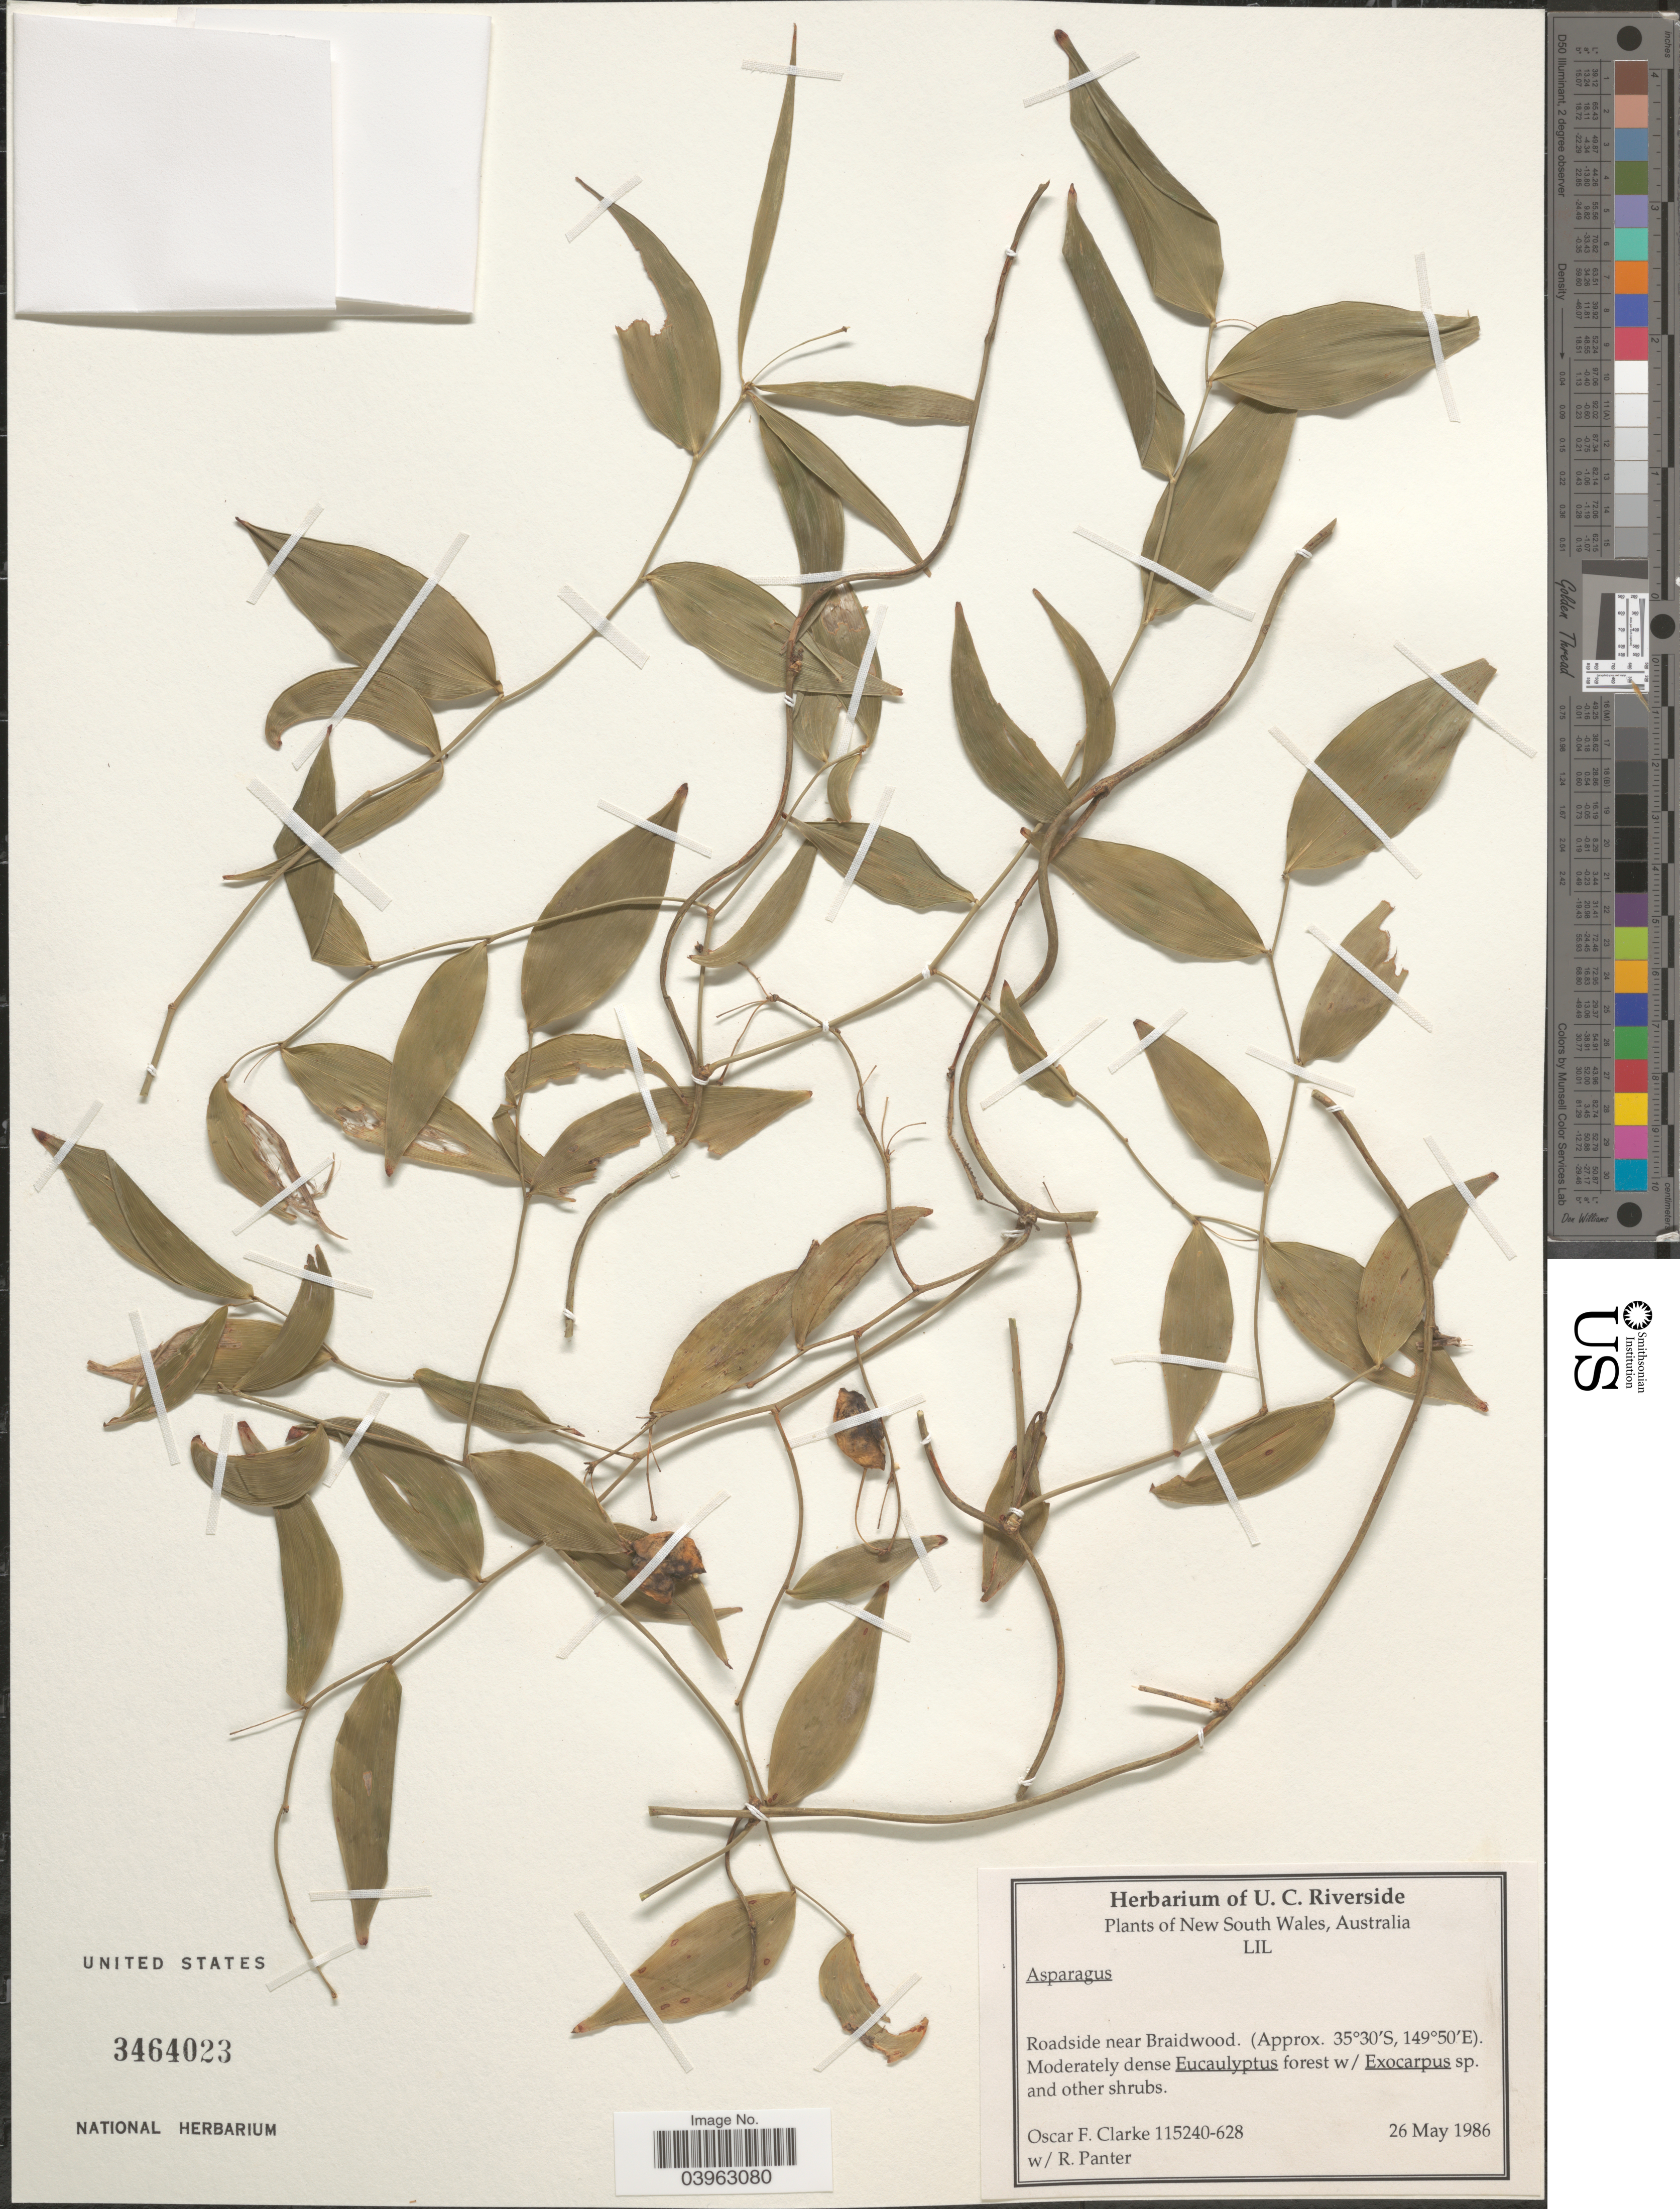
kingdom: Plantae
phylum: Tracheophyta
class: Liliopsida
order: Asparagales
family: Asparagaceae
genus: Asparagus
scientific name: Asparagus sp.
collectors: O. F. Clarke & R. Panter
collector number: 115240-628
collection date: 1986-05-26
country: Australia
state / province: New South Wales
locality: Roadside near Braidwood.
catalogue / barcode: US 3464023